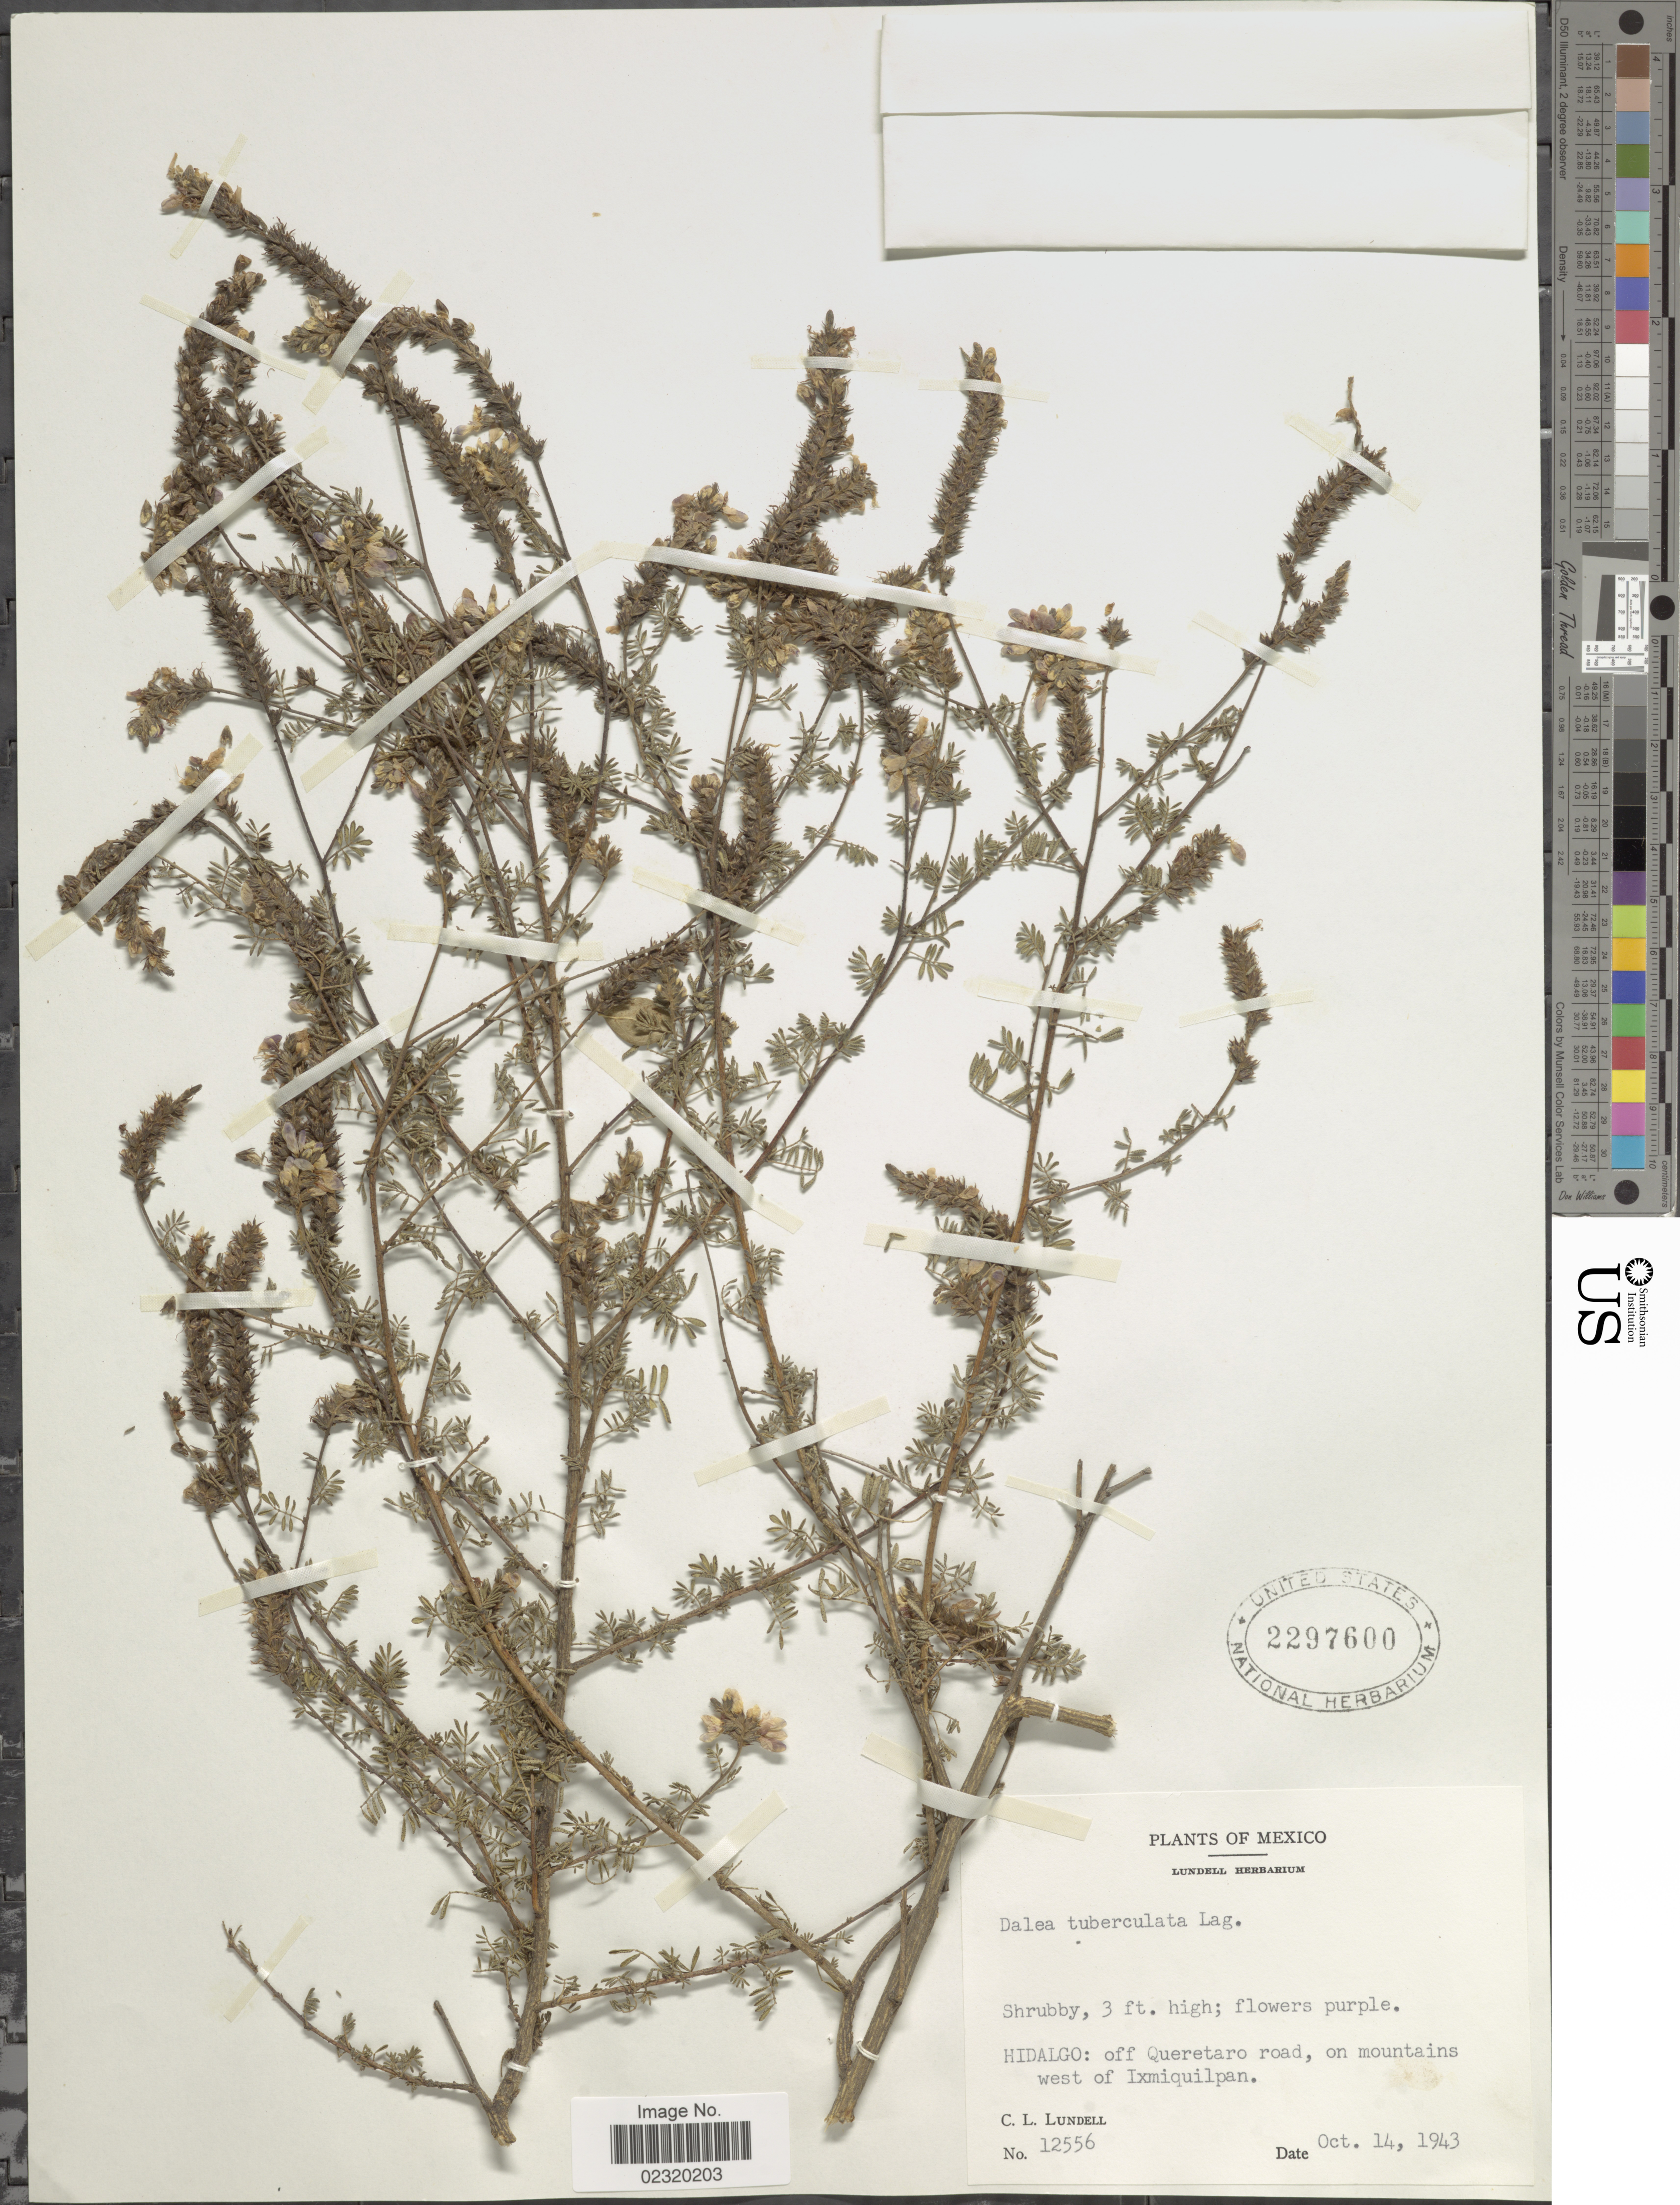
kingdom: Plantae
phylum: Tracheophyta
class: Magnoliopsida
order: Fabales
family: Fabaceae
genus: Dalea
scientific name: Dalea tuberculata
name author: Lag.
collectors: C. L. Lundell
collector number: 12556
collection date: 1943-10-14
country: Mexico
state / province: Hidalgo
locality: Off Queretaro road, on mountains west of Ixmiquilpan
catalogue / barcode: US 2297600